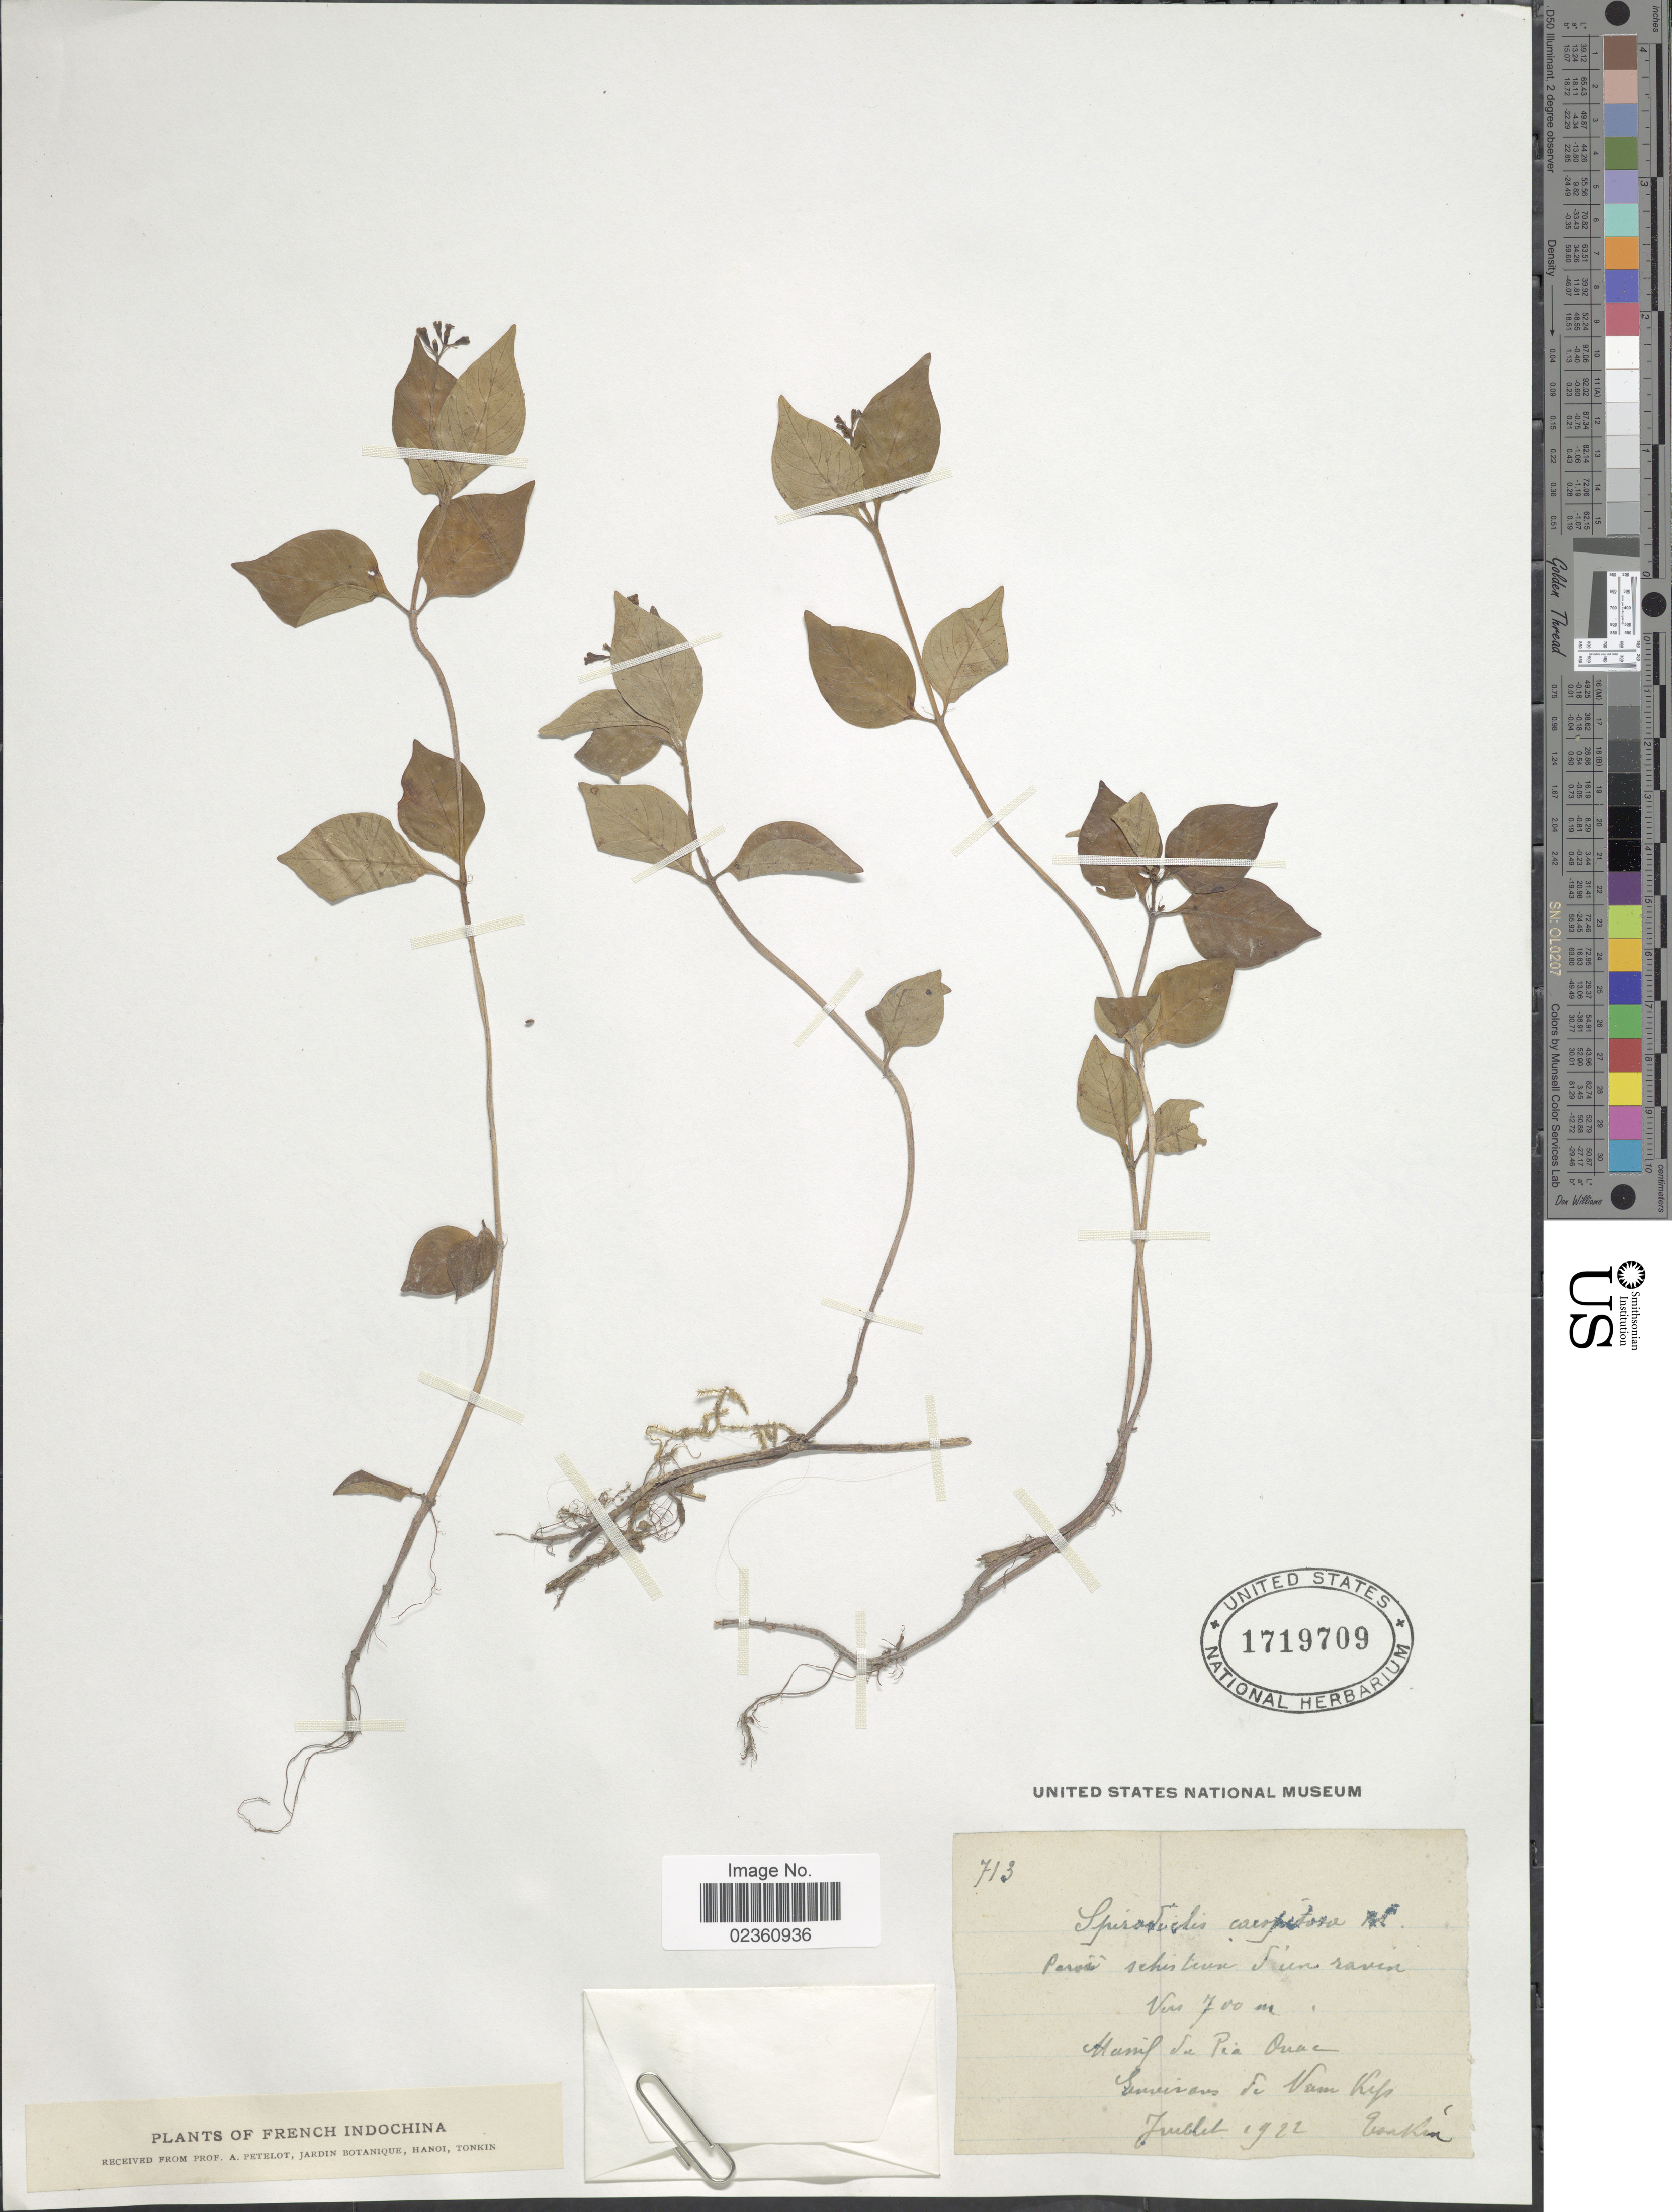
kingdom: Plantae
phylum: Tracheophyta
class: Magnoliopsida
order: Gentianales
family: Rubiaceae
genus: Spiradiclis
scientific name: Spiradiclis caespitosa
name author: Blume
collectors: ex herb. Jardin Botanique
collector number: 713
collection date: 1922-07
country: Vietnam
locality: French Indochina, Tonkin, Massif du Pic Ouac, Environs de Nam Kep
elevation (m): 700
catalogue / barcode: US 1719709